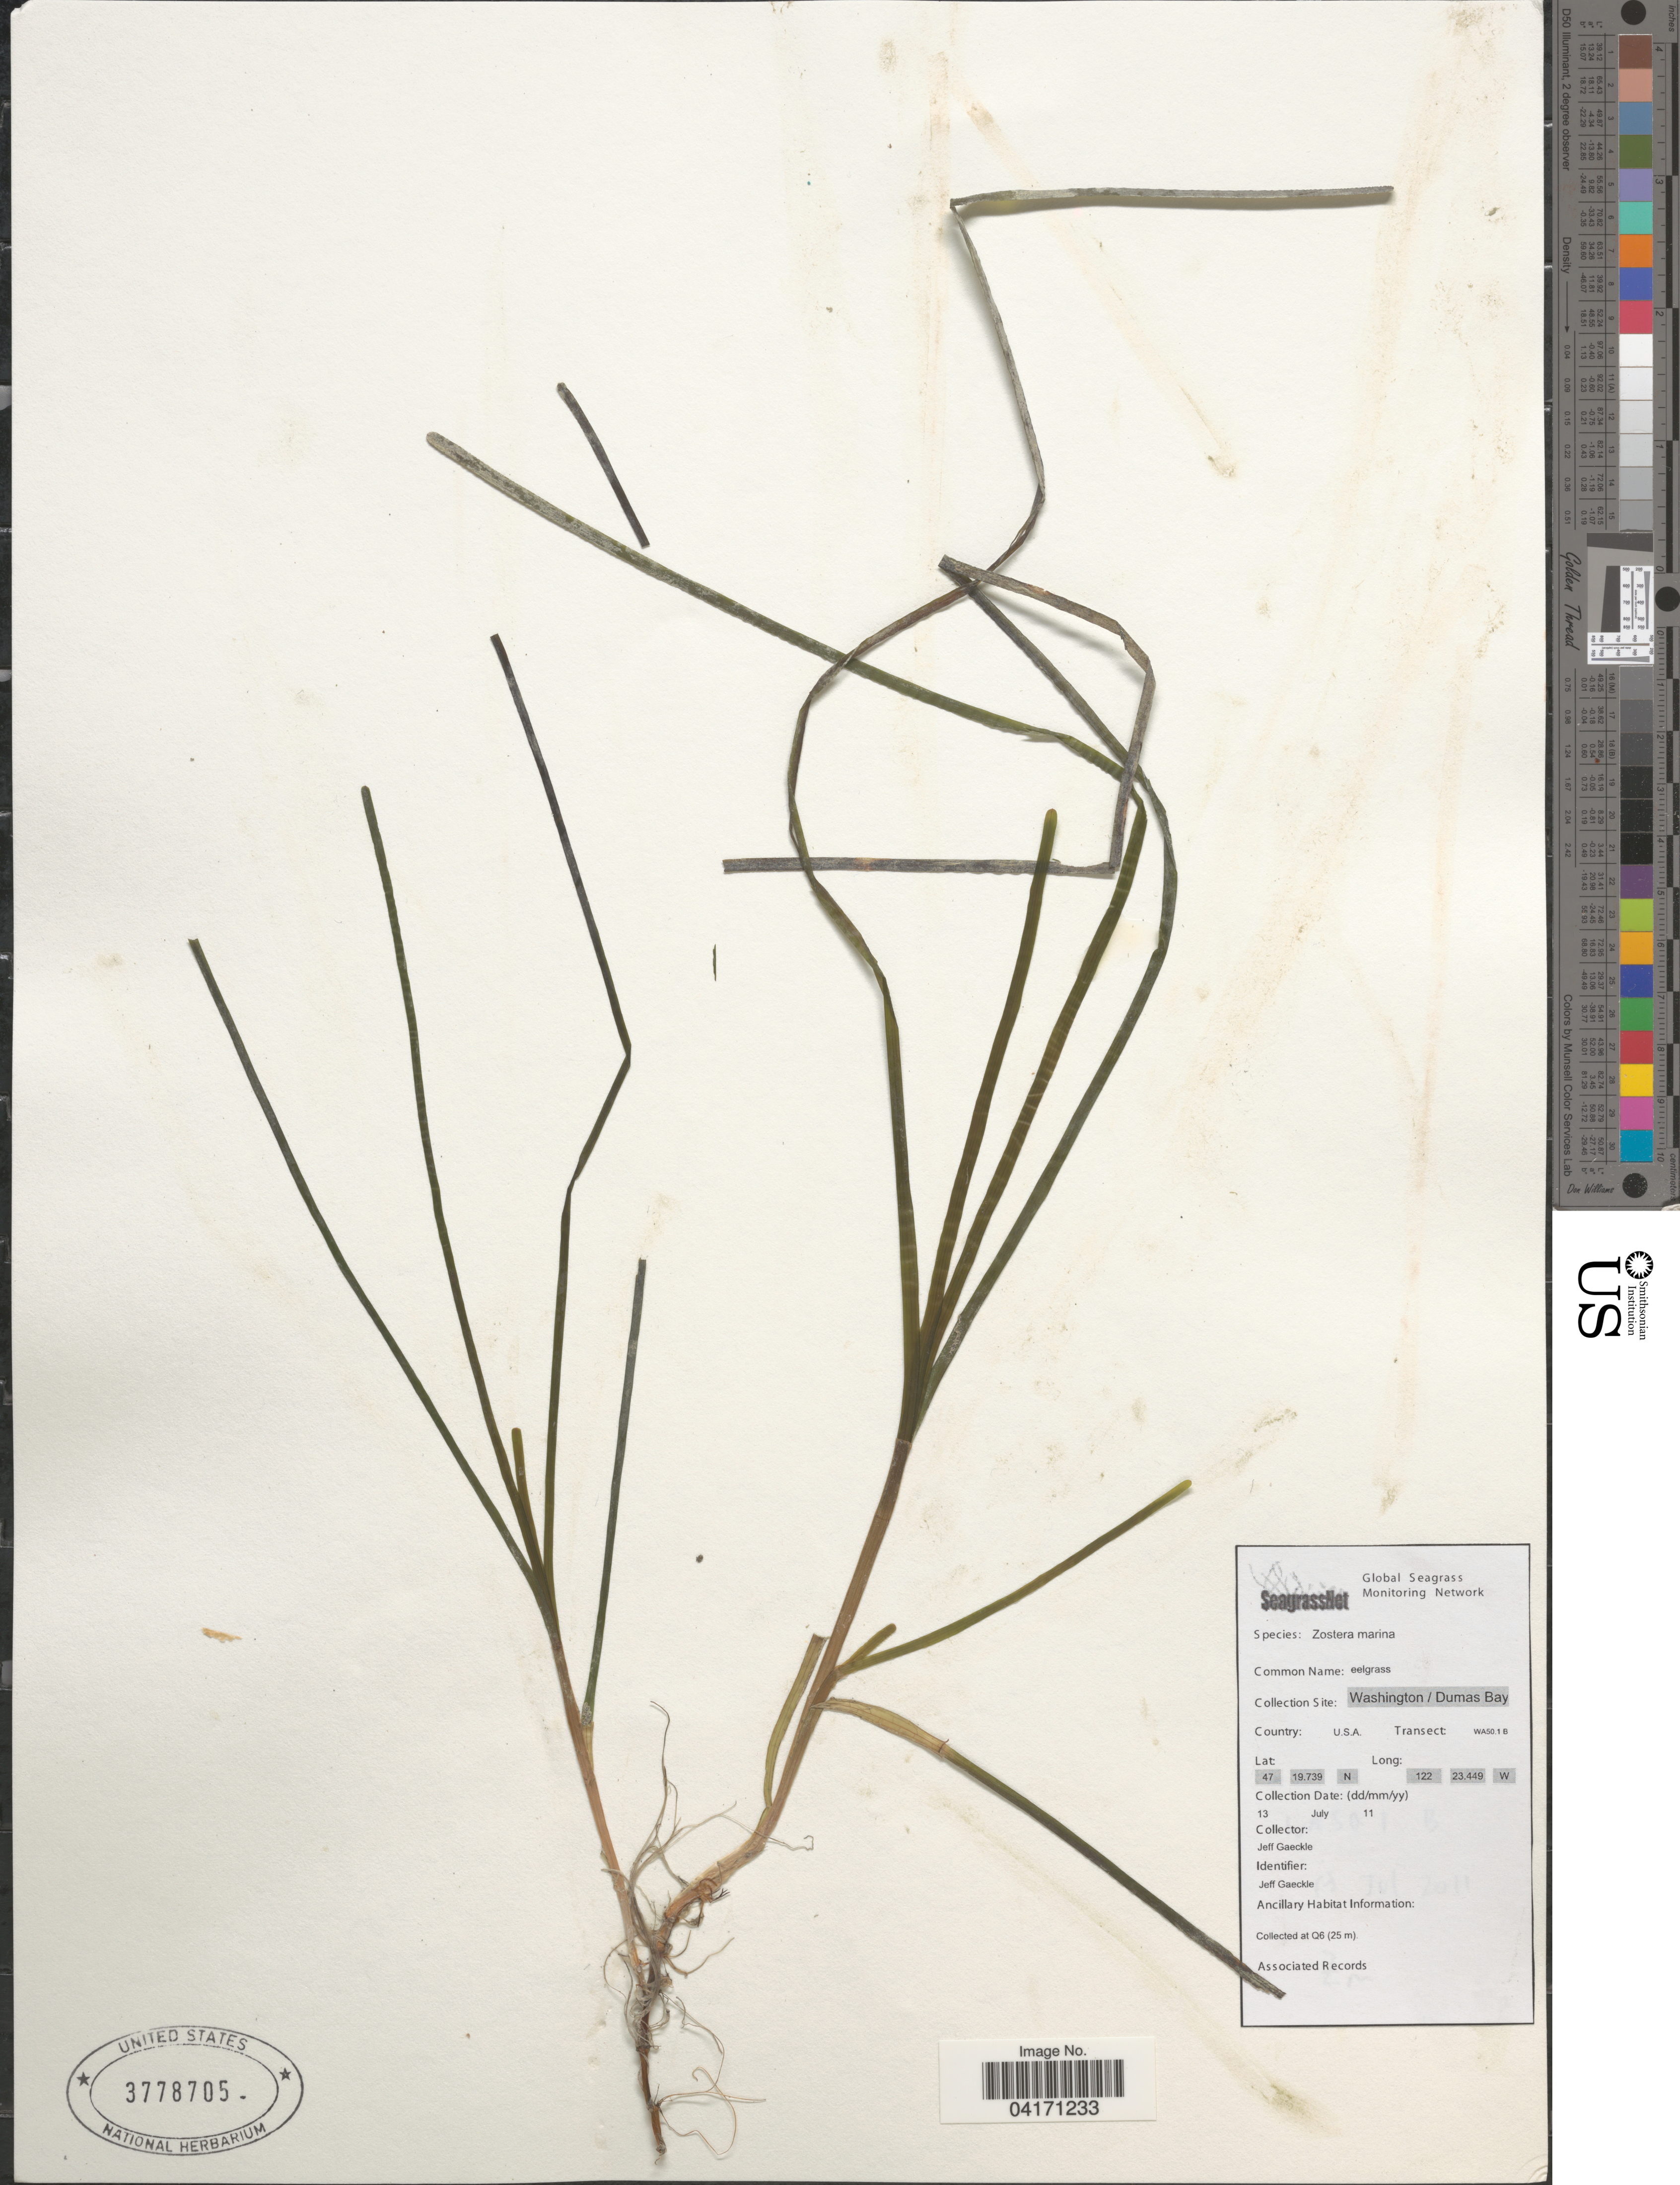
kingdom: Plantae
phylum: Tracheophyta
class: Liliopsida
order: Alismatales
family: Zosteraceae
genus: Zostera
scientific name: Zostera marina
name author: L.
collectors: J. Gaeckle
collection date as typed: Transcribed d/m/y: 13/7/11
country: United States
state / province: Washington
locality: Dumas Bay. Transect: WA50.1 B. Collected at Q6.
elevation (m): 25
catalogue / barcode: US 3778705